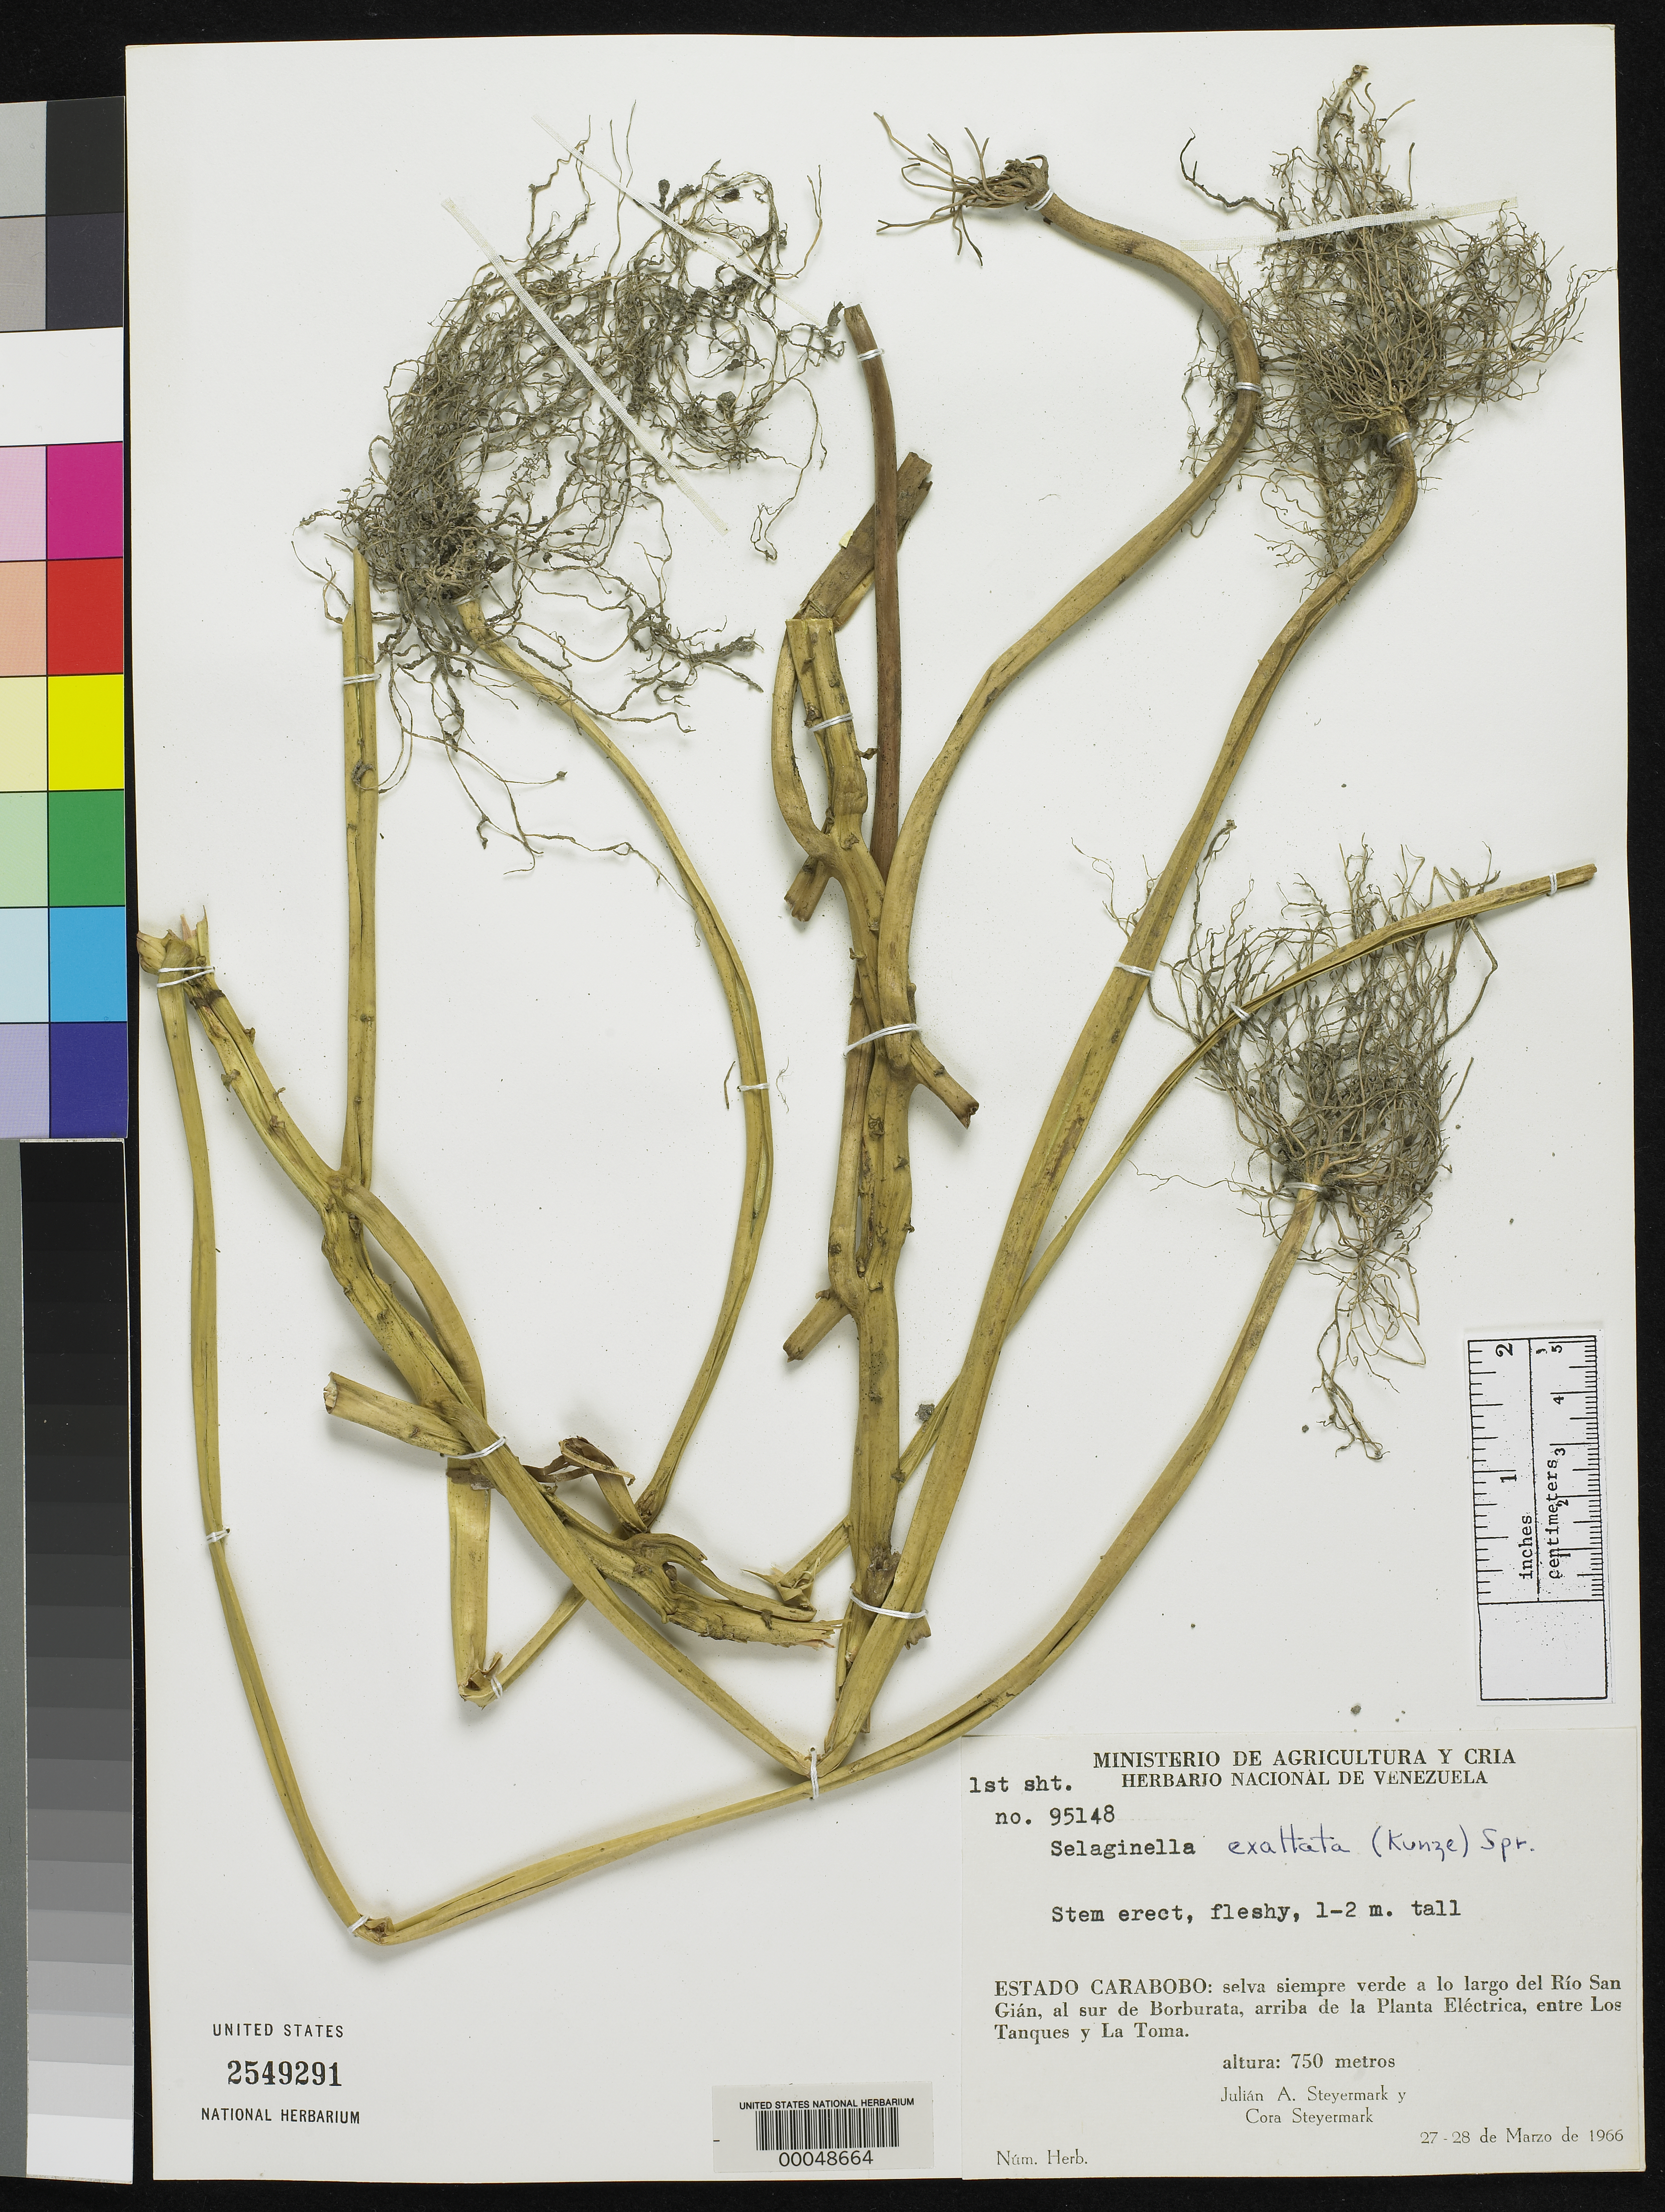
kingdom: Plantae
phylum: Tracheophyta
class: Lycopodiopsida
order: Selaginellales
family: Selaginellaceae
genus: Selaginella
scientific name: Selaginella gigantea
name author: Steyerm. & A.R. Sm.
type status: Isotype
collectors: J. Steyermark & C. Steyermark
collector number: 95148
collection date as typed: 27 Mar 1966 to 28 Mar 1966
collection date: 1966-03-27/1966-03-28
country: Venezuela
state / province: Carabobo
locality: Edge of Rio San Gian, S of Borburata between Los Tanques and La Tomar.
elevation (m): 750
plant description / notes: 2 collections of same taxon with similar numbers have apparently been confused and mis-cited. Protologue cites holotype as Steyermark & Steyermark 95418 and as USNH 2549293, but that sheet is Steyermark & Steyermark 95148 (collection cited as paratype).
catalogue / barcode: US 2549291